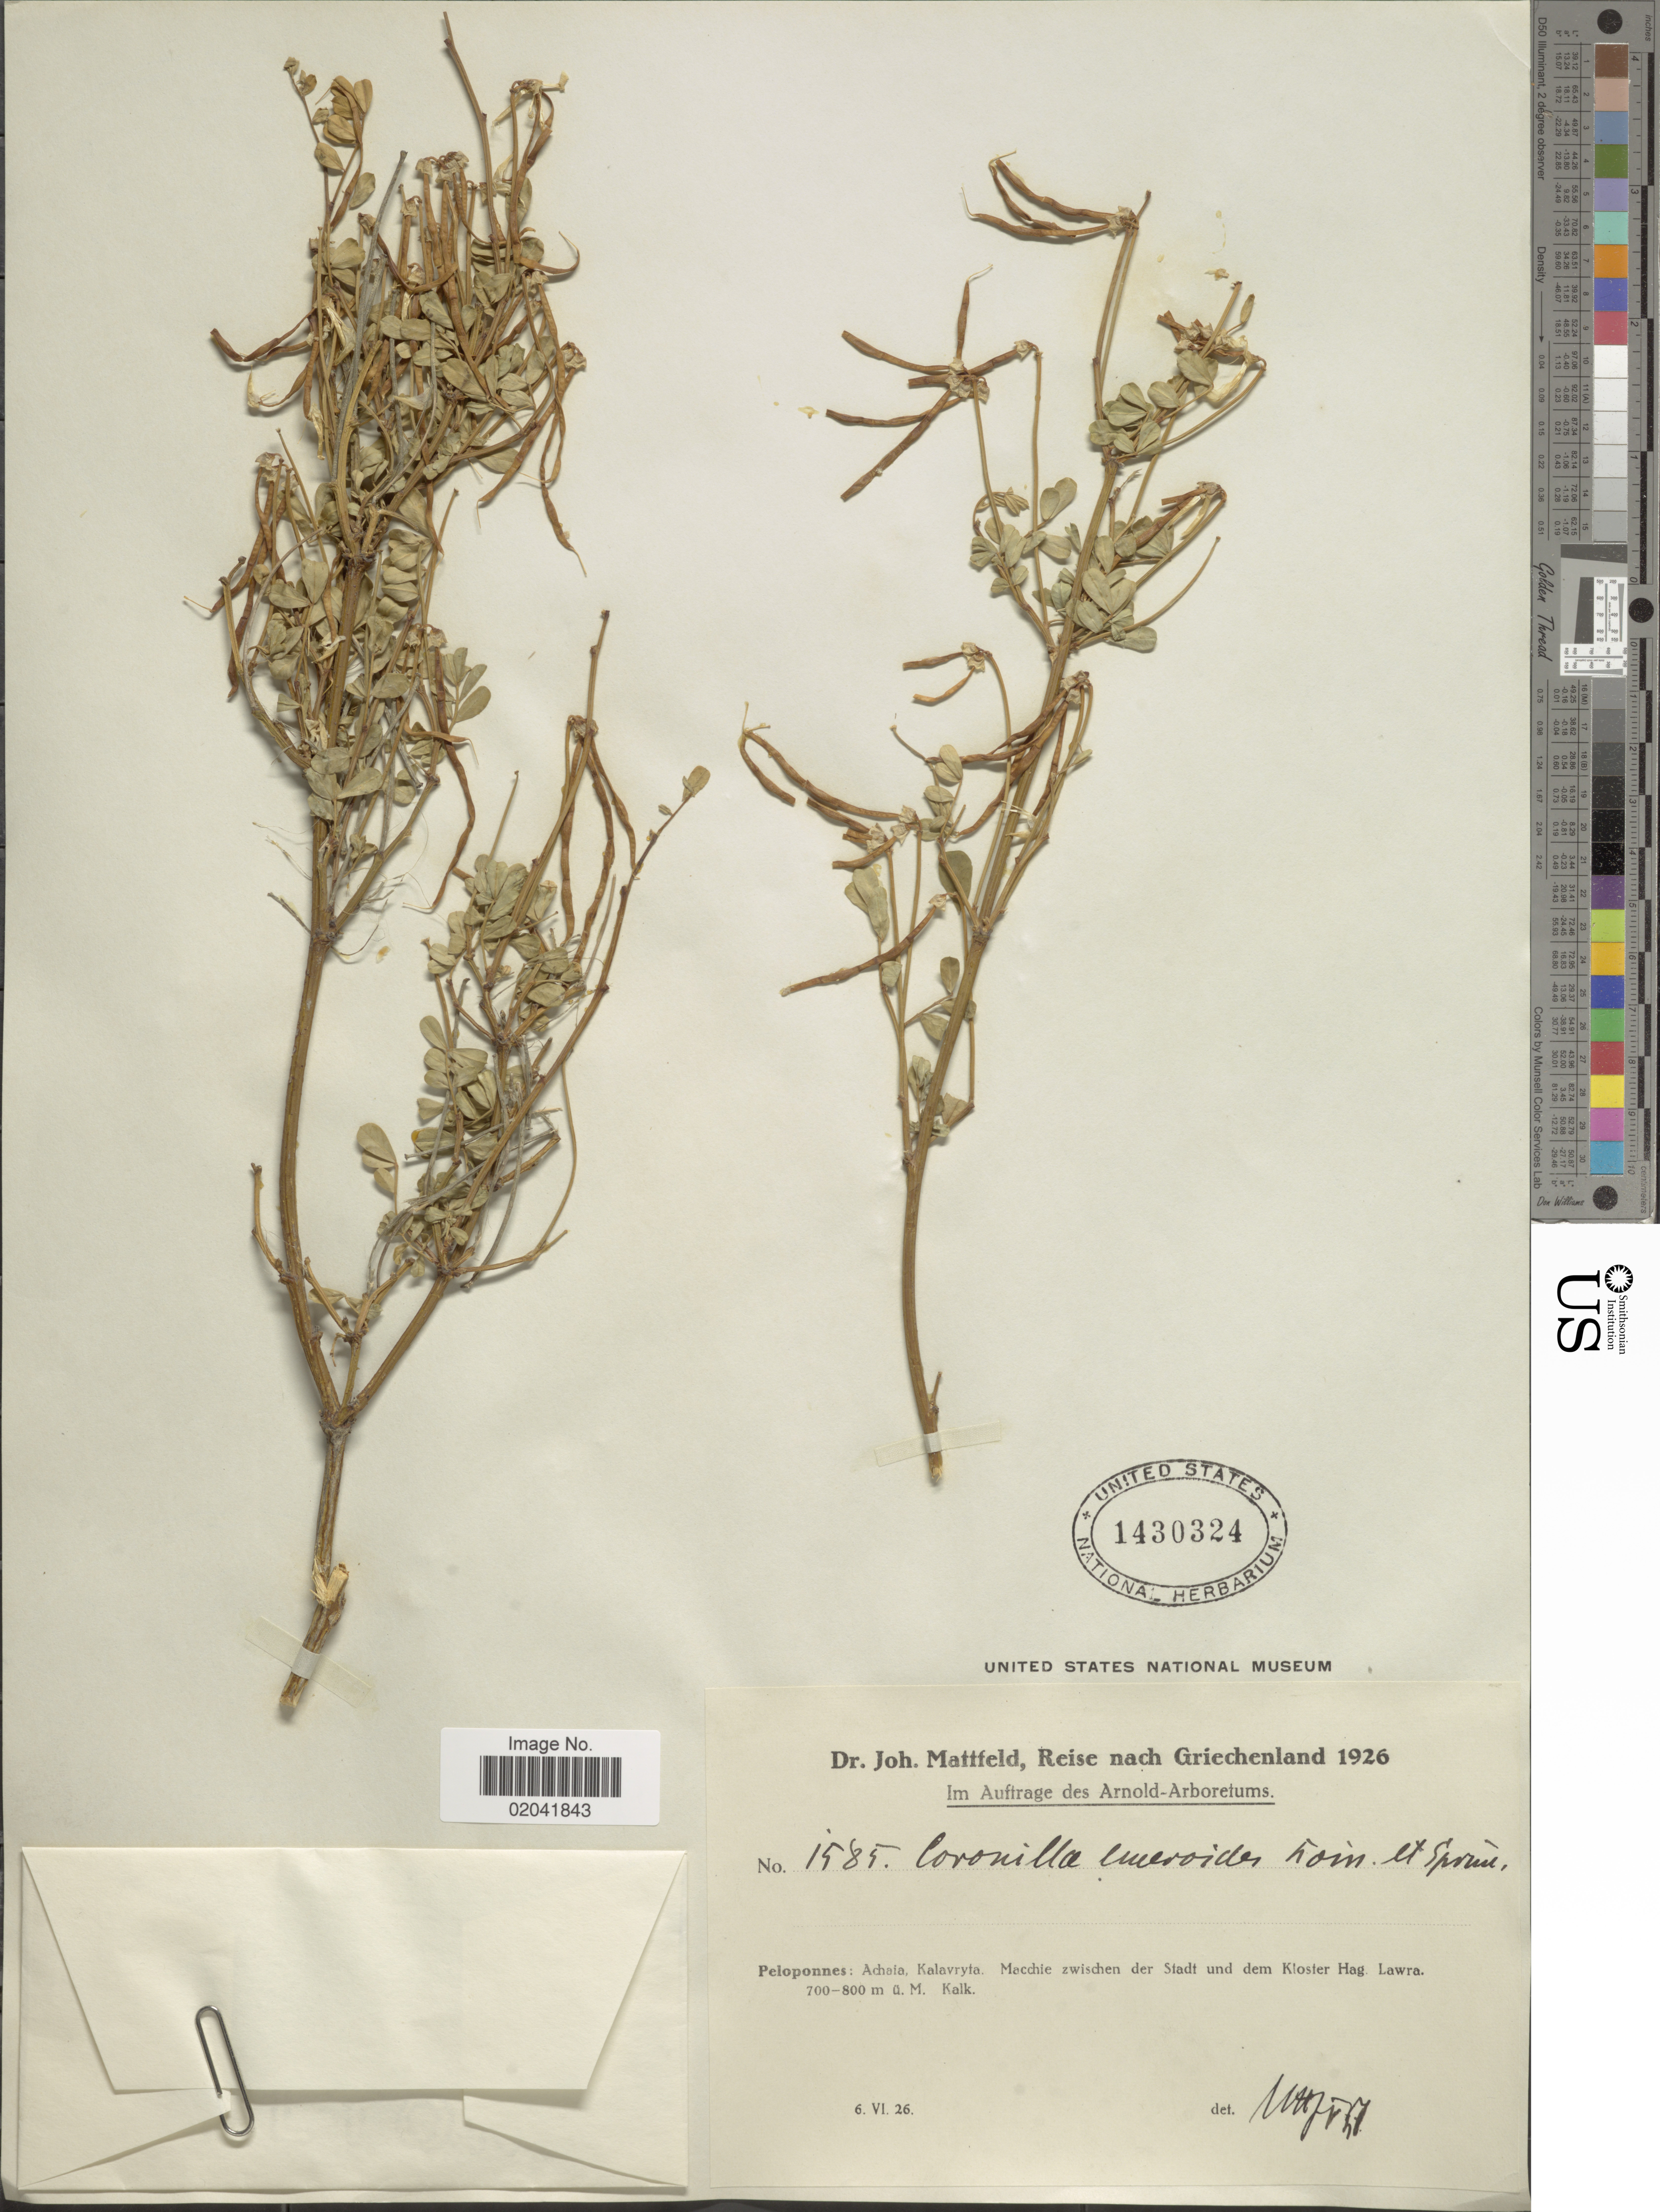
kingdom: Plantae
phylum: Tracheophyta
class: Magnoliopsida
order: Fabales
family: Fabaceae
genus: Coronilla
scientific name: Coronilla emeroides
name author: Boiss. & Spruner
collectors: J. Mattfeld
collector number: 1585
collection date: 1926-06-06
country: Greece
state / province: Peloponnese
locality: Achaia, Kalavyfa. Macchie zwischebn der Stadt und dem Kloster Hag. Lawra, Kalk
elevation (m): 700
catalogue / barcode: US 1430324